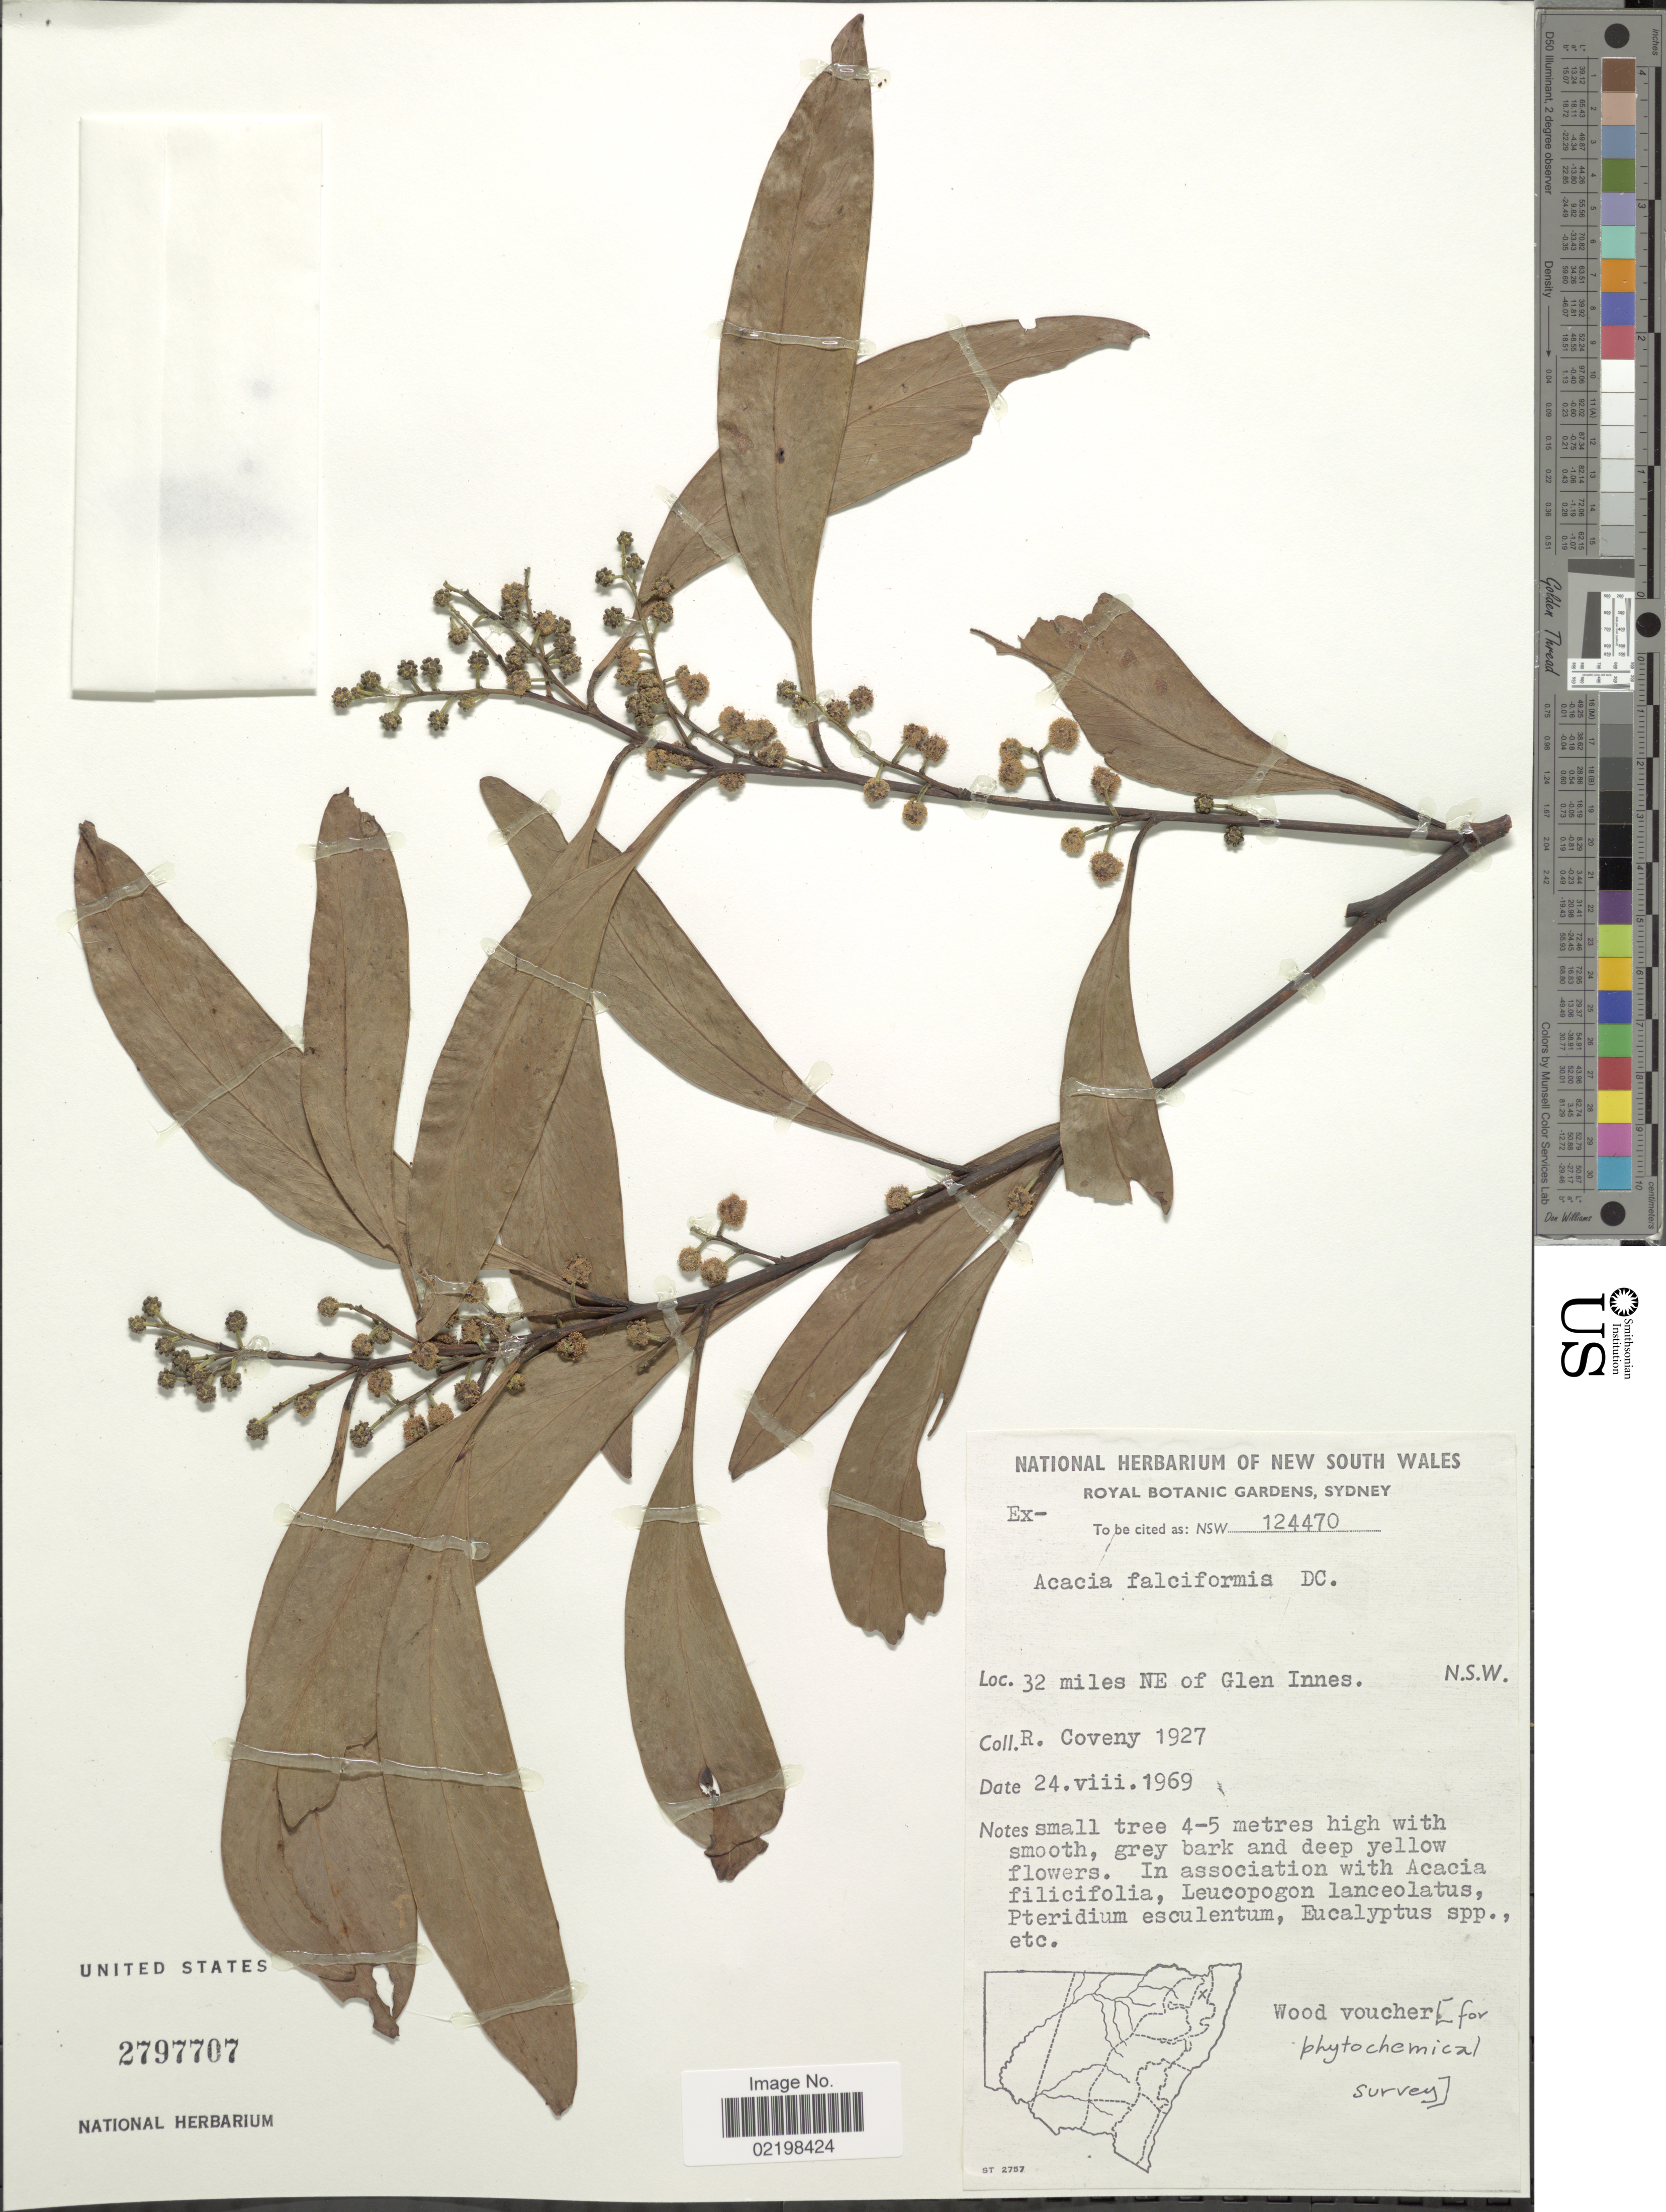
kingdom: Plantae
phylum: Tracheophyta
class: Magnoliopsida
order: Fabales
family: Fabaceae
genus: Acacia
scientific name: Acacia falciformis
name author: DC.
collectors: R. Coveny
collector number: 1927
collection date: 1969-08-24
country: Australia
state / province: New South Wales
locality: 32 miles NE of Glen Innes, N.S.W.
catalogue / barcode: US 2797707